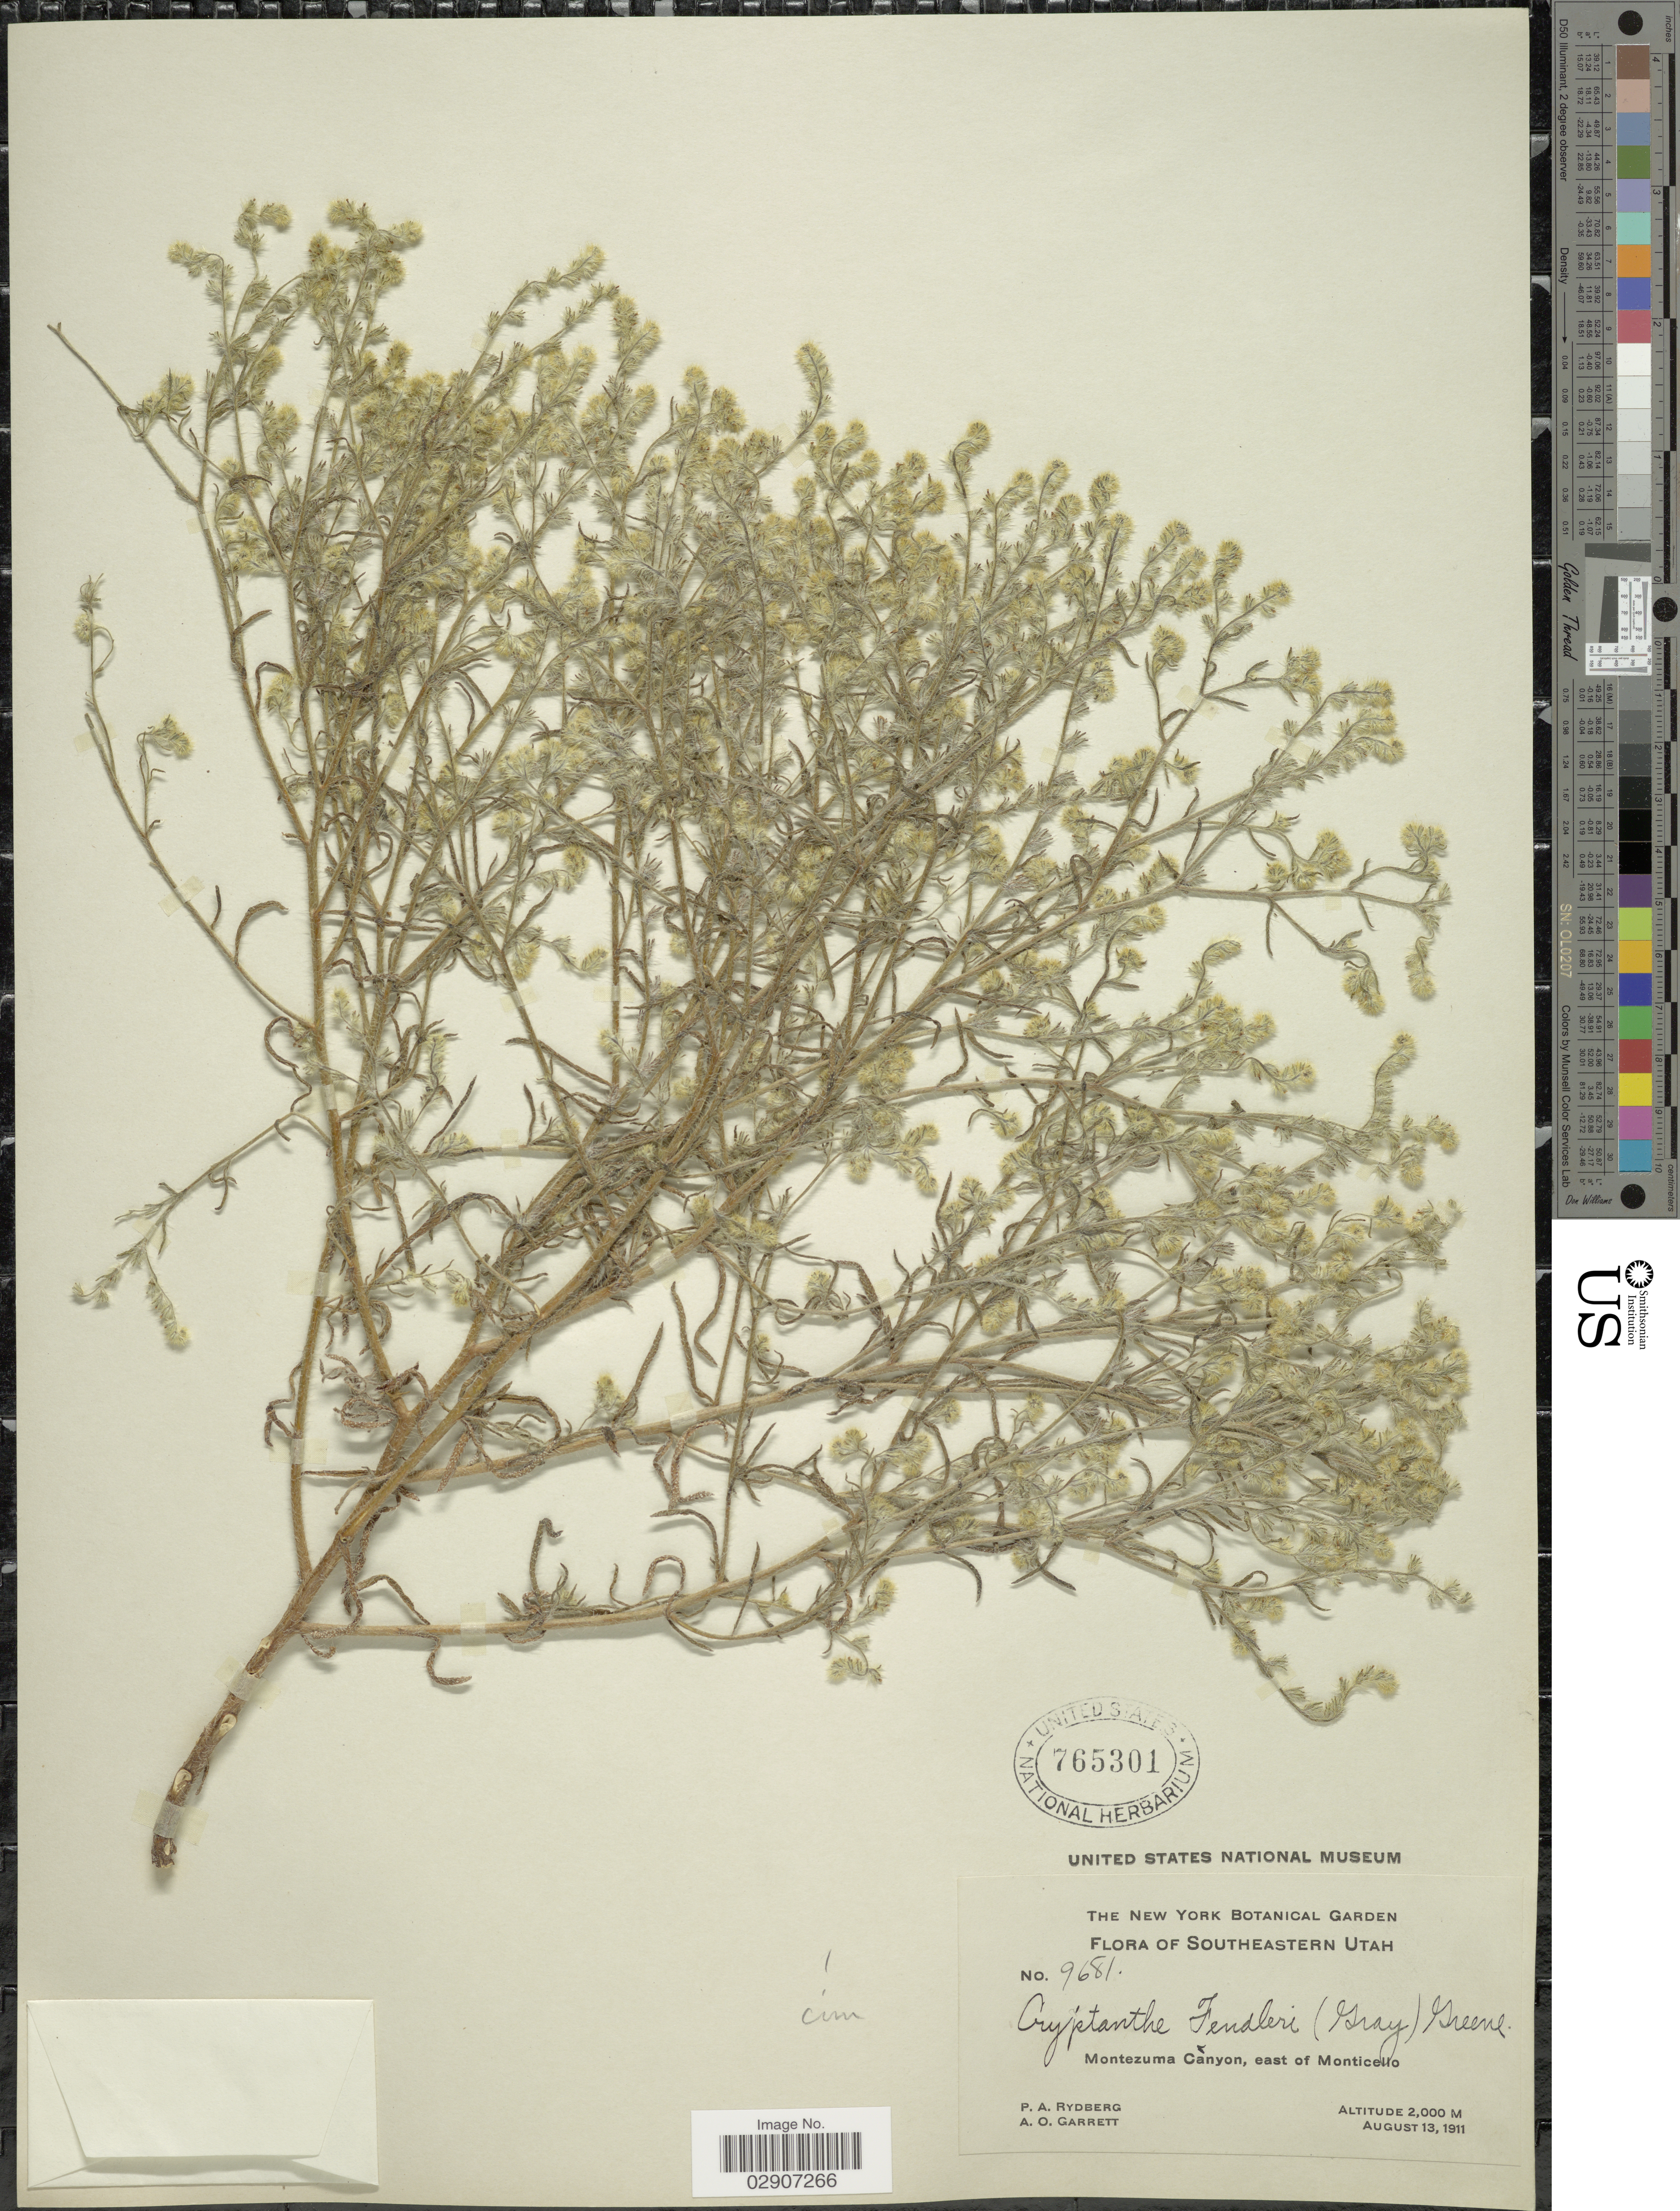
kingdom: Plantae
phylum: Tracheophyta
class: Magnoliopsida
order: Boraginales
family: Boraginaceae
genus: Cryptantha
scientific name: Cryptantha fendleri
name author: (A. Gray) Greene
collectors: P. A. Rydberg & A. O. Garrett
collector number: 9681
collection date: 1911-08-13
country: United States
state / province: Utah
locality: Southeastern Utah, Montezuma Canyon, east of Monticello.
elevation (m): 2000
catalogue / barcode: US 765301